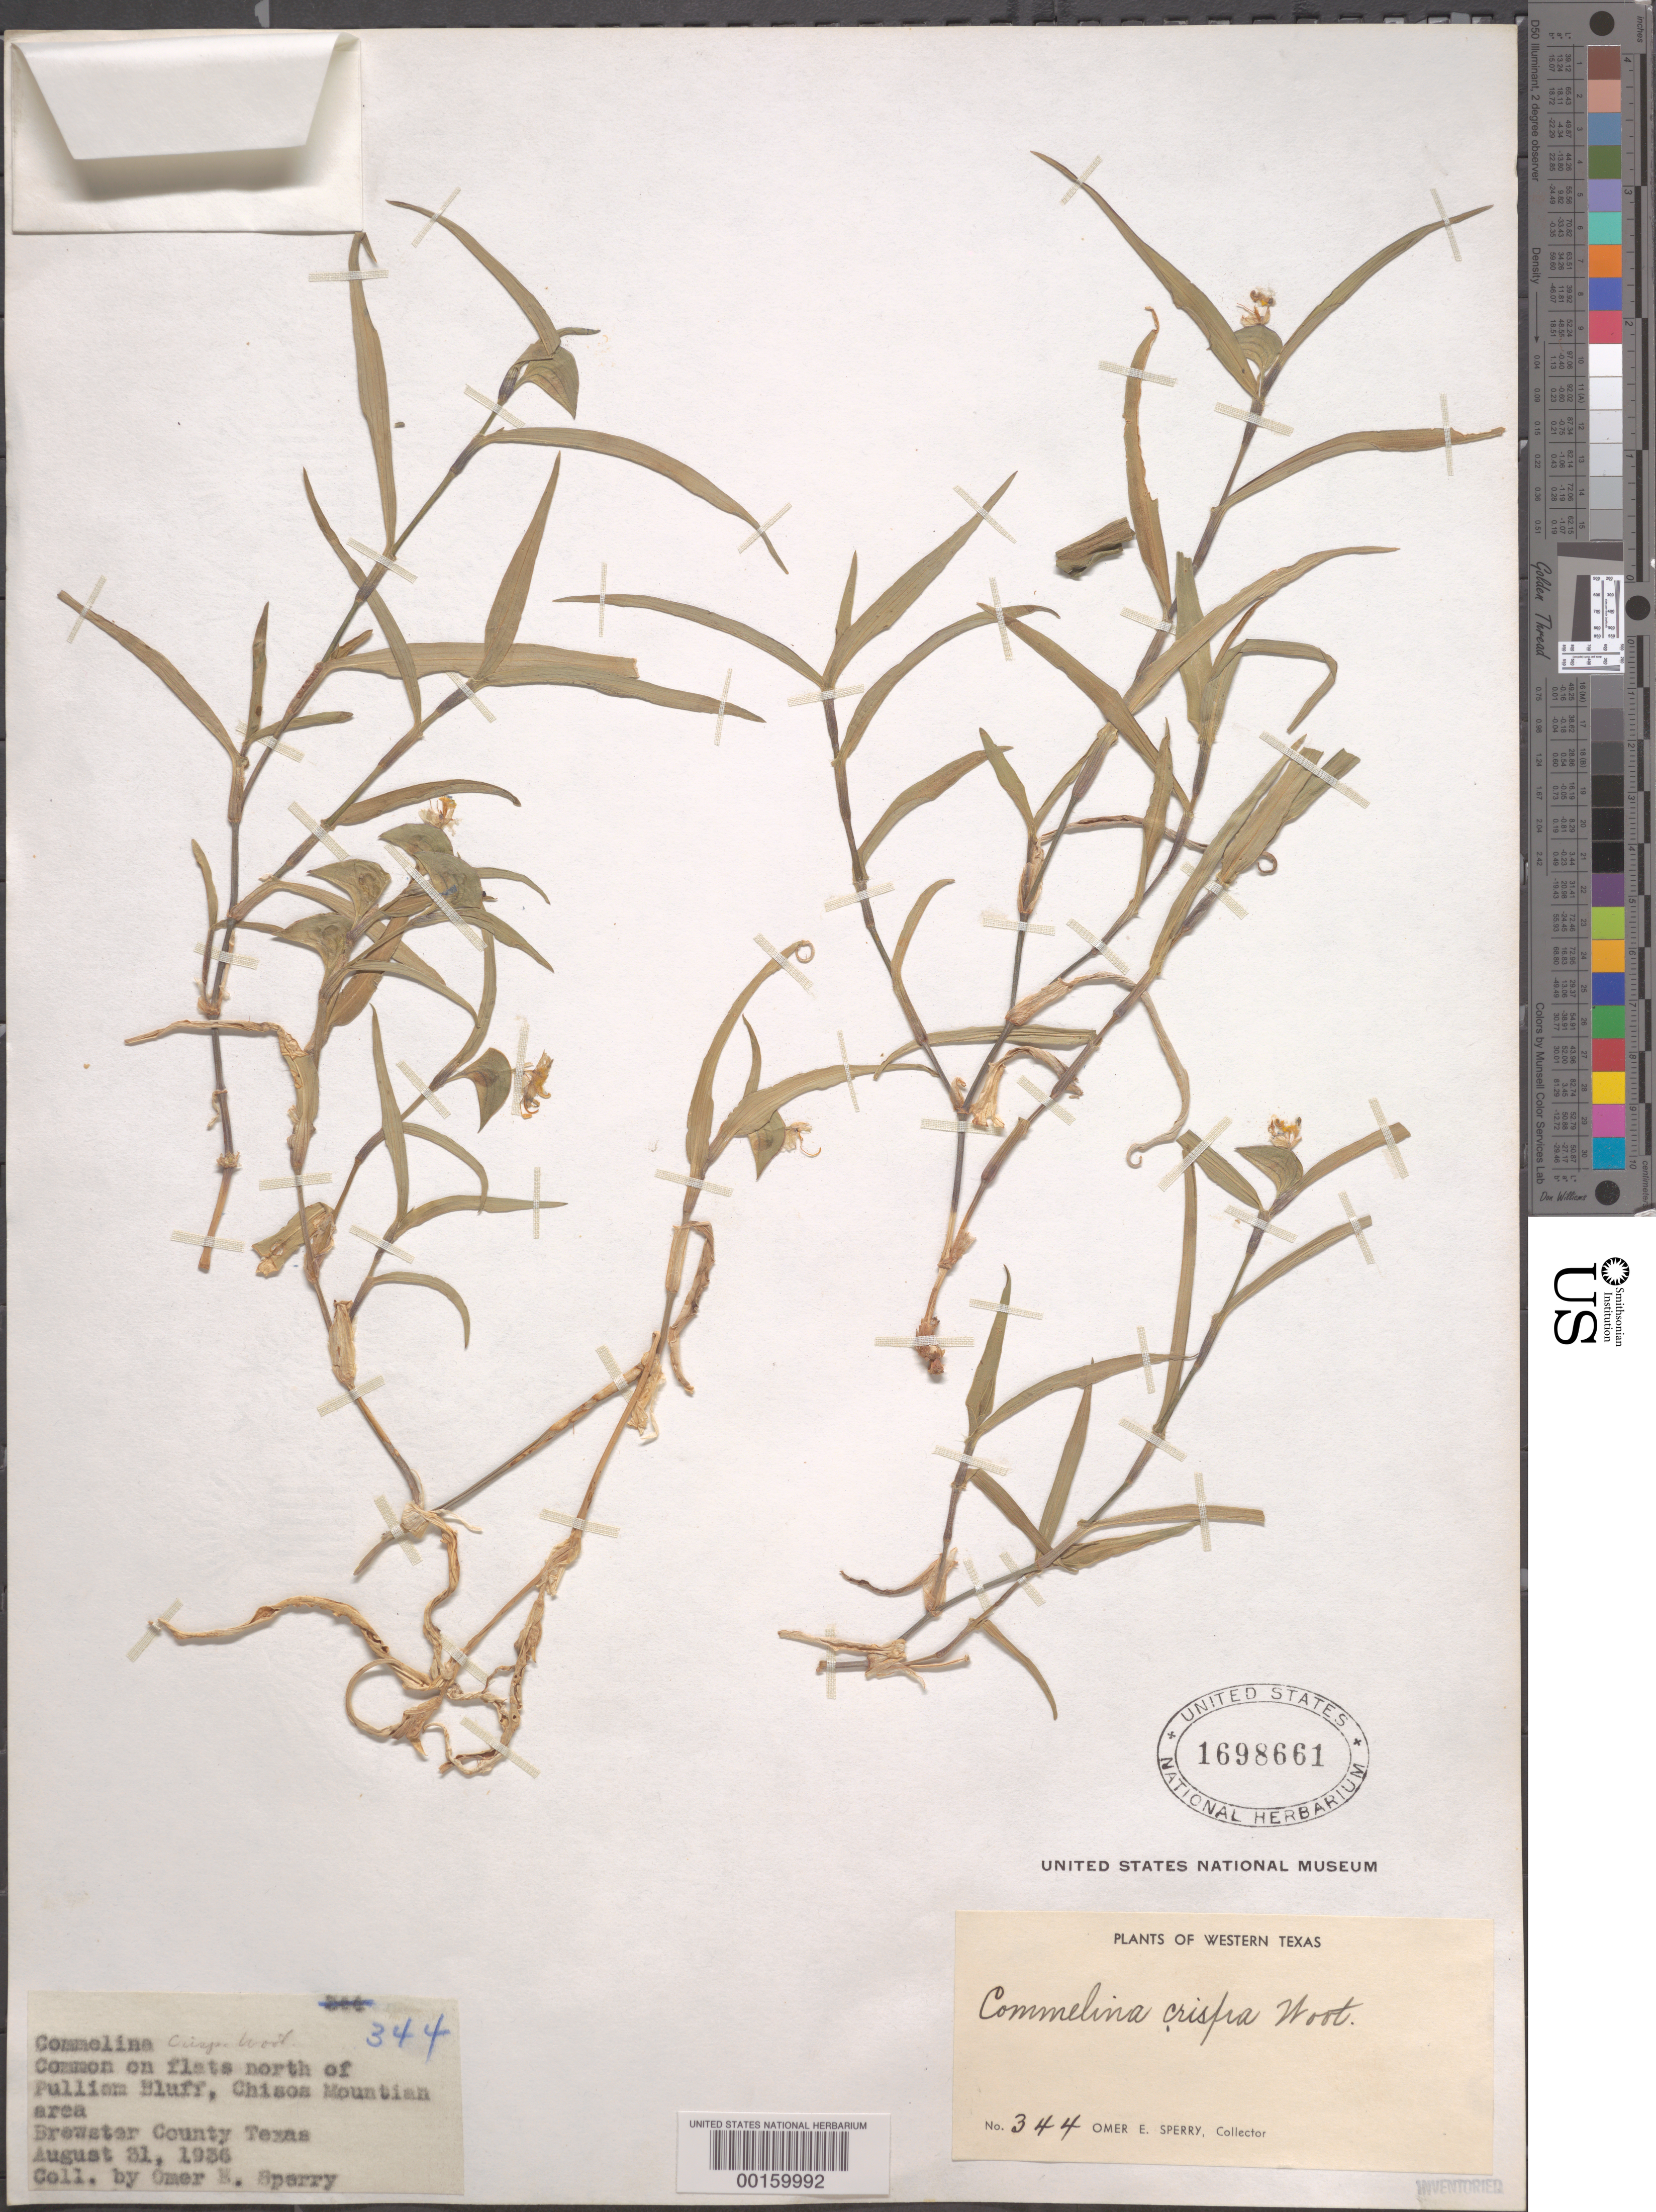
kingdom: Plantae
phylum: Tracheophyta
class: Liliopsida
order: Commelinales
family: Commelinaceae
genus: Commelina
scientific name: Commelina erecta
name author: L.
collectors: O. E. Sperry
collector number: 344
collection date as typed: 31 Aug 1936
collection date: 1936-08-31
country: United States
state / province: Texas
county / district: Brewster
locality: N of pulliam bluff, chisos mts.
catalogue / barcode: US 1698661